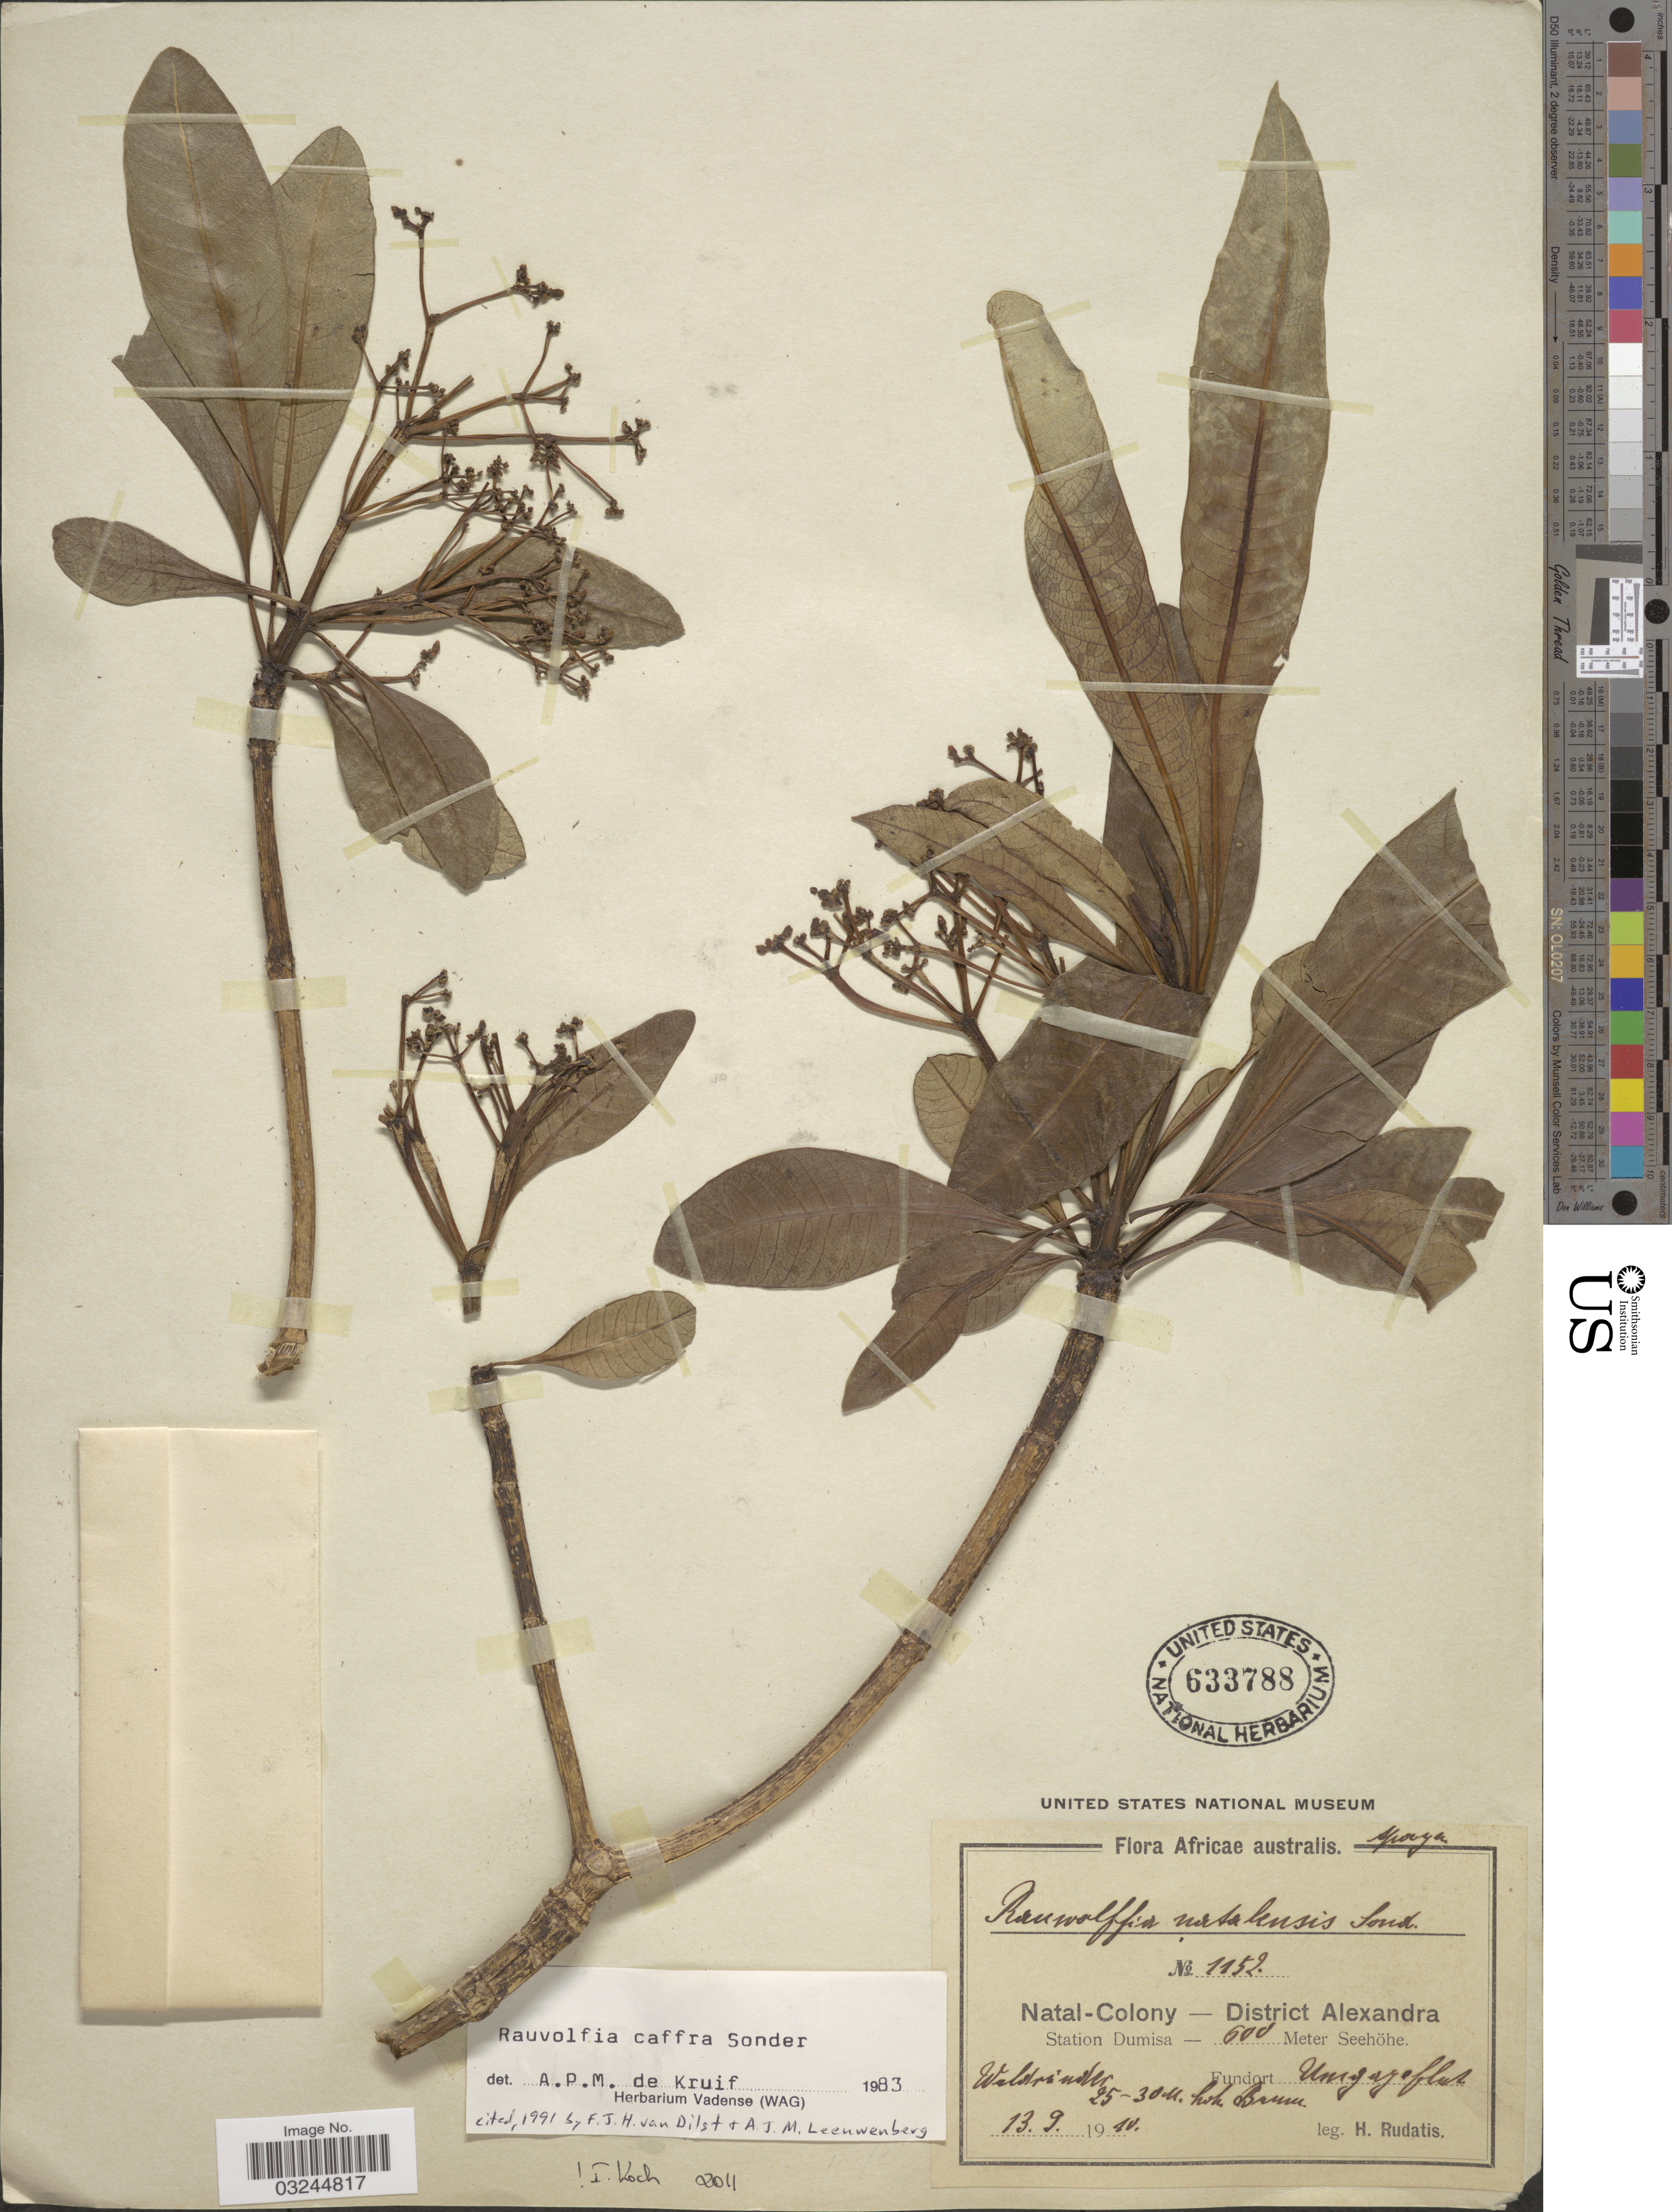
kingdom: Plantae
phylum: Tracheophyta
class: Magnoliopsida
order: Gentianales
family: Apocynaceae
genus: Rauvolfia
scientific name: Rauvolfia caffra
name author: Sond.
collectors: H. Rudatis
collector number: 1152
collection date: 1910-09-13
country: South Africa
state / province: KwaZulu-Natal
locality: Africae australis. Natal-Colony - District Alexandra. Station Dumisa.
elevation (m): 600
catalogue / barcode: US 633788